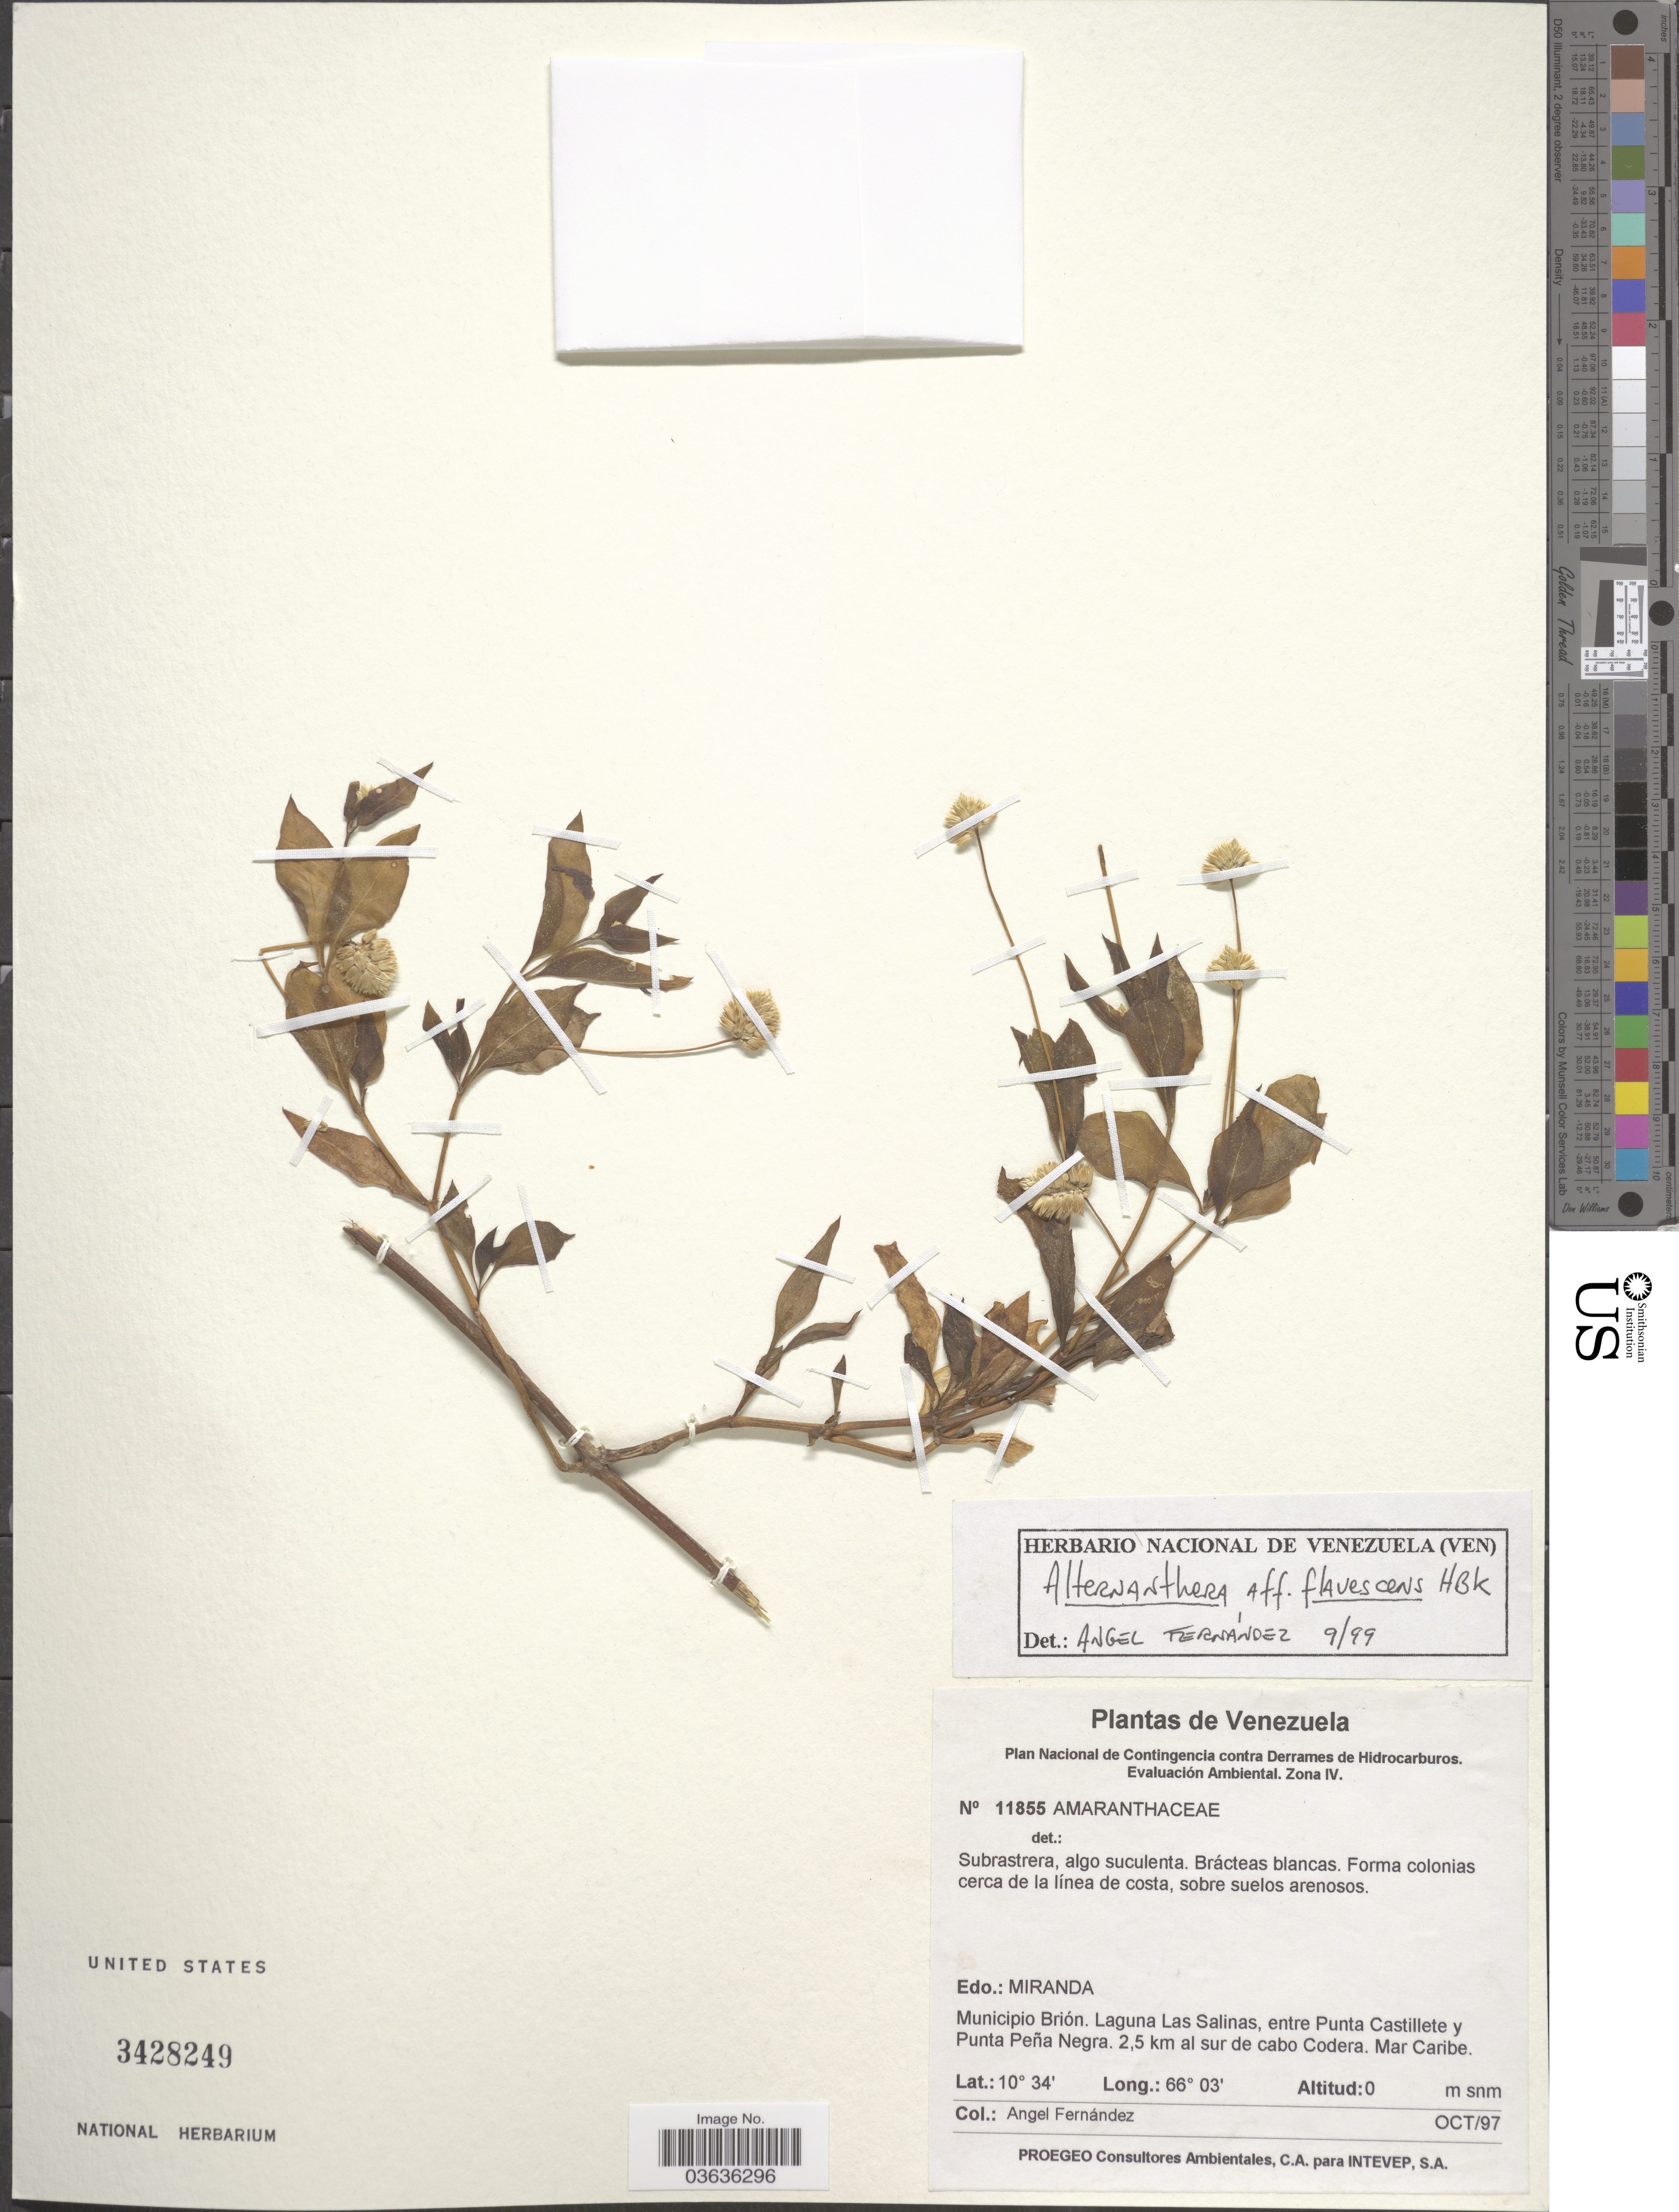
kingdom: Plantae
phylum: Tracheophyta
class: Magnoliopsida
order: Caryophyllales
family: Amaranthaceae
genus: Alternanthera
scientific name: Alternanthera flavescens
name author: Kunth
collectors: Á. Fernández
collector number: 11855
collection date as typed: Transcribed d/m/y: /10/97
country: Venezuela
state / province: Miranda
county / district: Brión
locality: Laguna Las Salinas, entre Punta Castillete y Punta Peña Negra. 2.5 km al sur de cabo Codera. Mar Caribe.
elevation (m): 0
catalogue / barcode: US 3428249